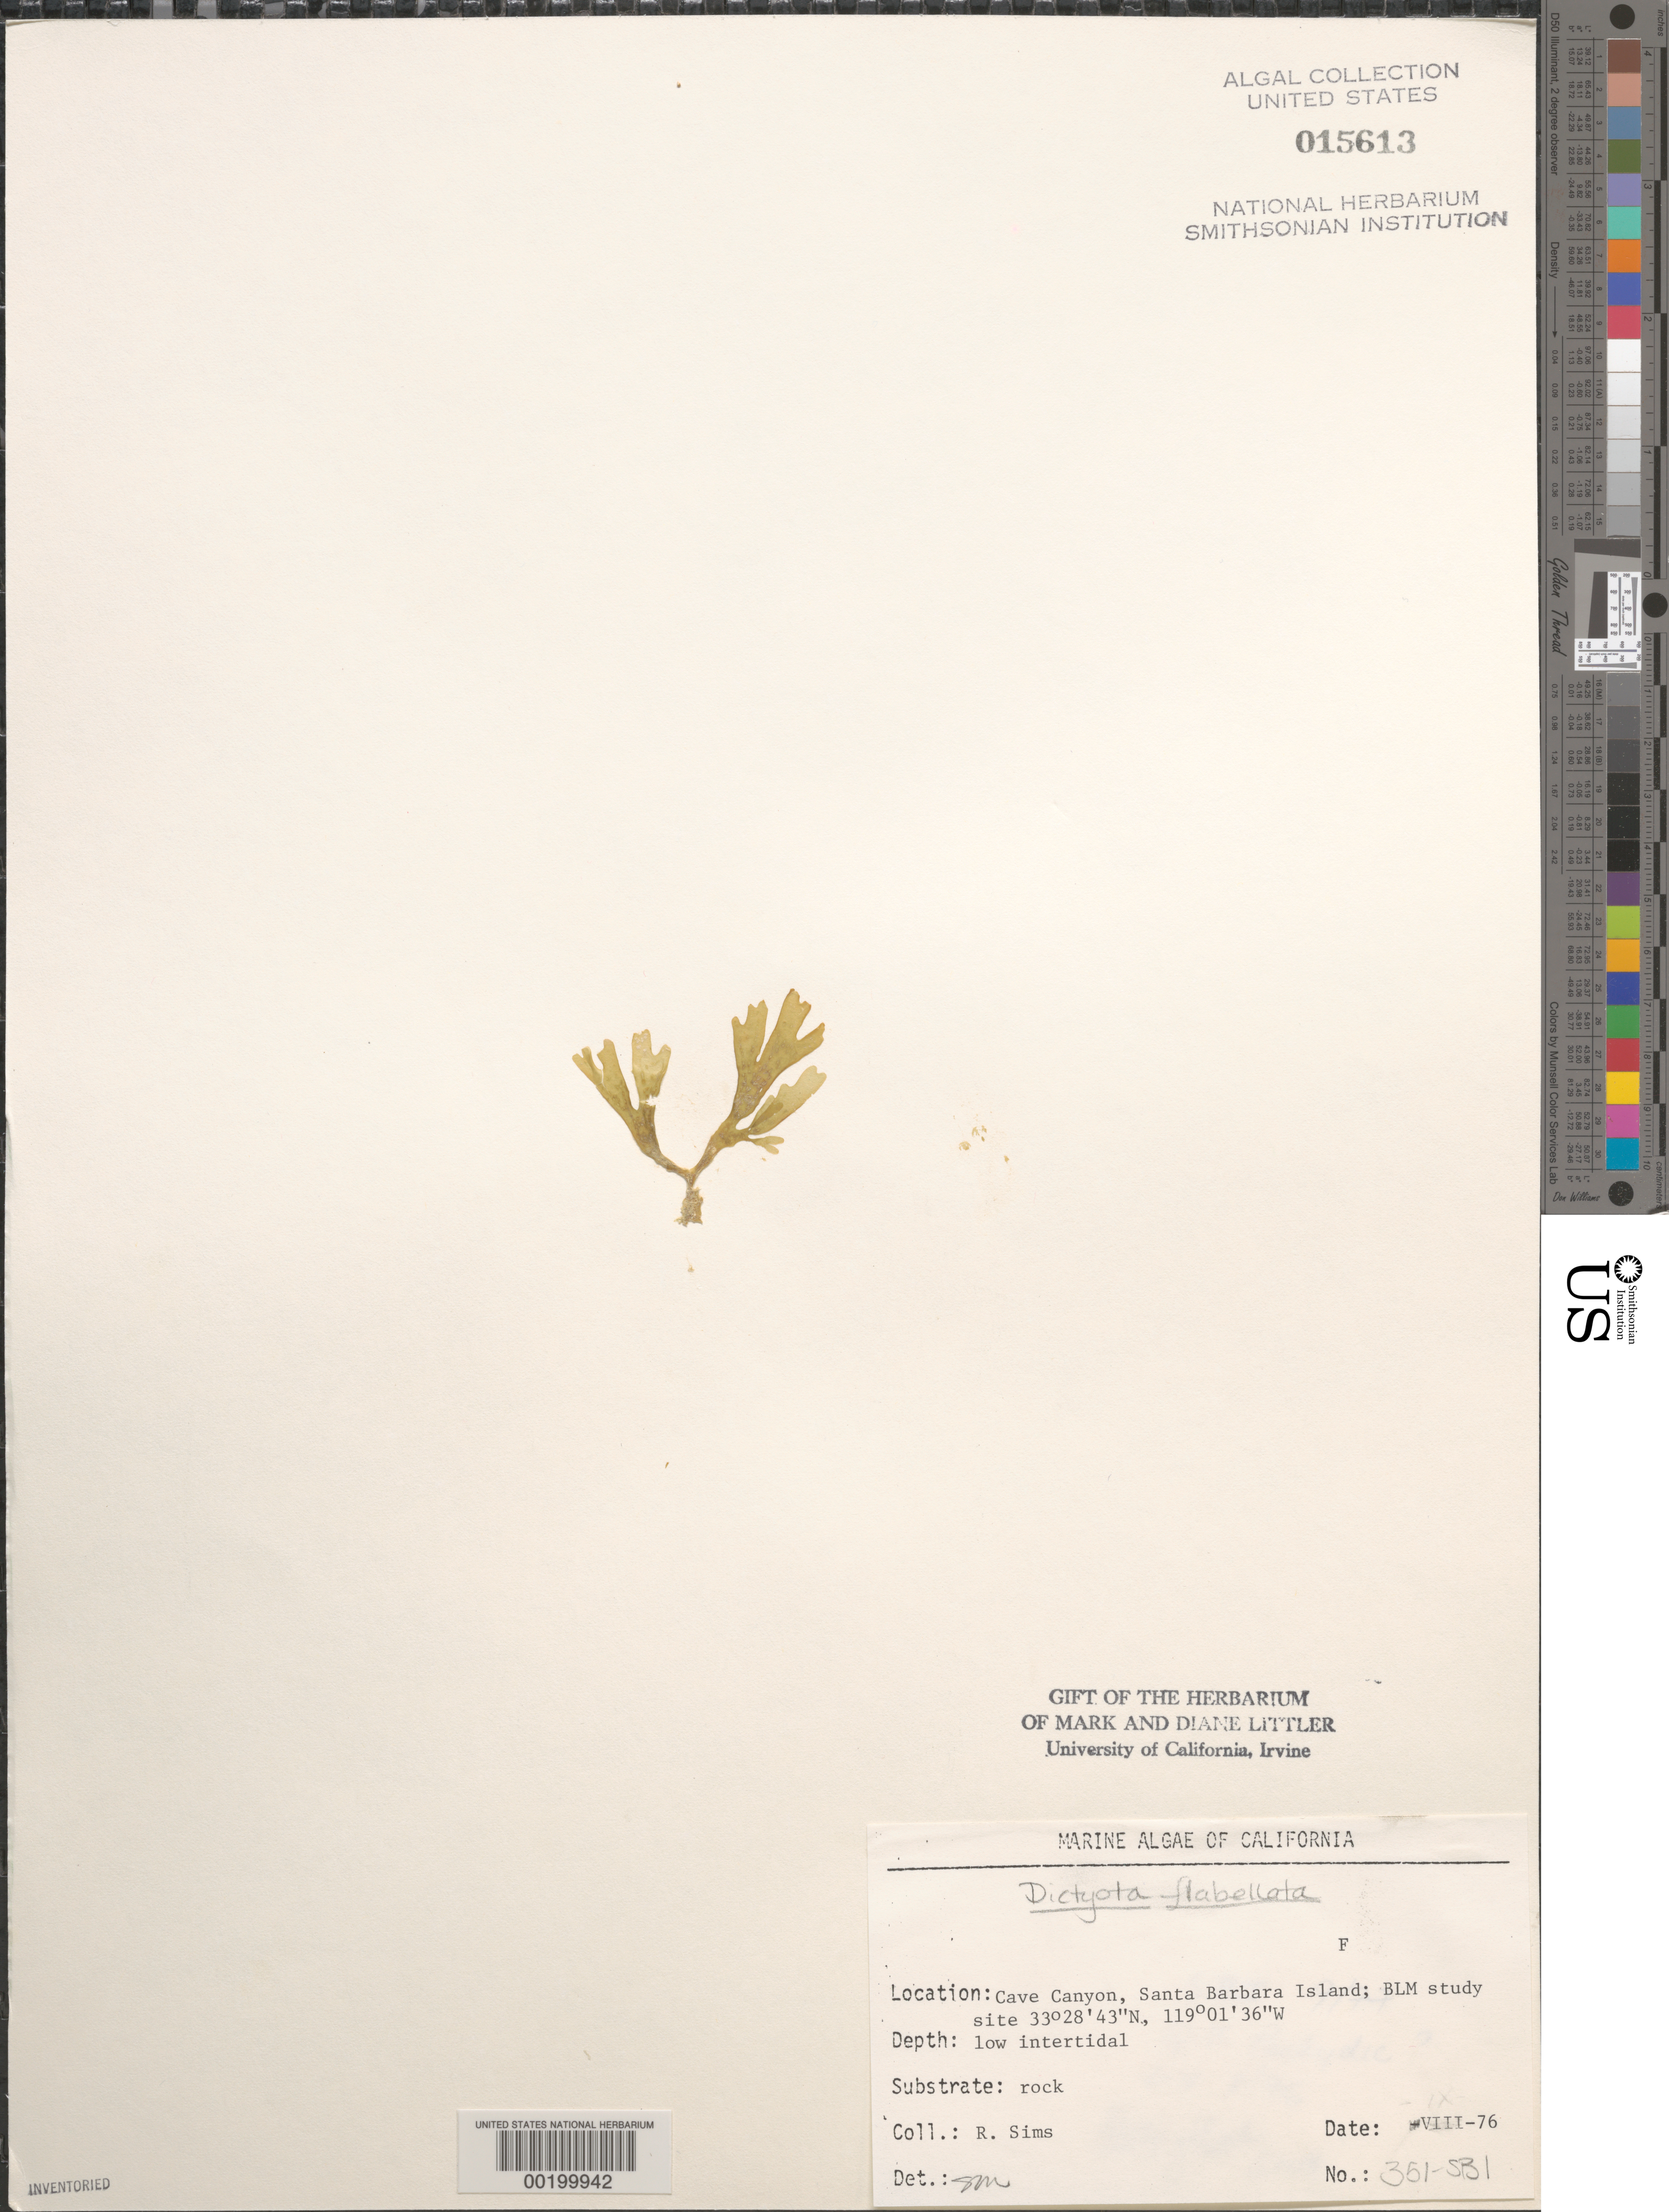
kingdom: Chromista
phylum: Ochrophyta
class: Phaeophyceae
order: Dictyotales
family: Dictyotaceae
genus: Dictyota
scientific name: Dictyota flabellata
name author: (Collins) Setch. & N.L. Gardner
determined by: Murray, S. N.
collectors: R. H. Sims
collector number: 351-sbi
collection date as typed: Aug 1976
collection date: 1976-08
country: United States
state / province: California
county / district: Santa Barbara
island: Santa Barbara Island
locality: Cave Canyon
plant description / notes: BLM-SOCALBIGHT Rocky Intertidal Survey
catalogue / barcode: US 15613